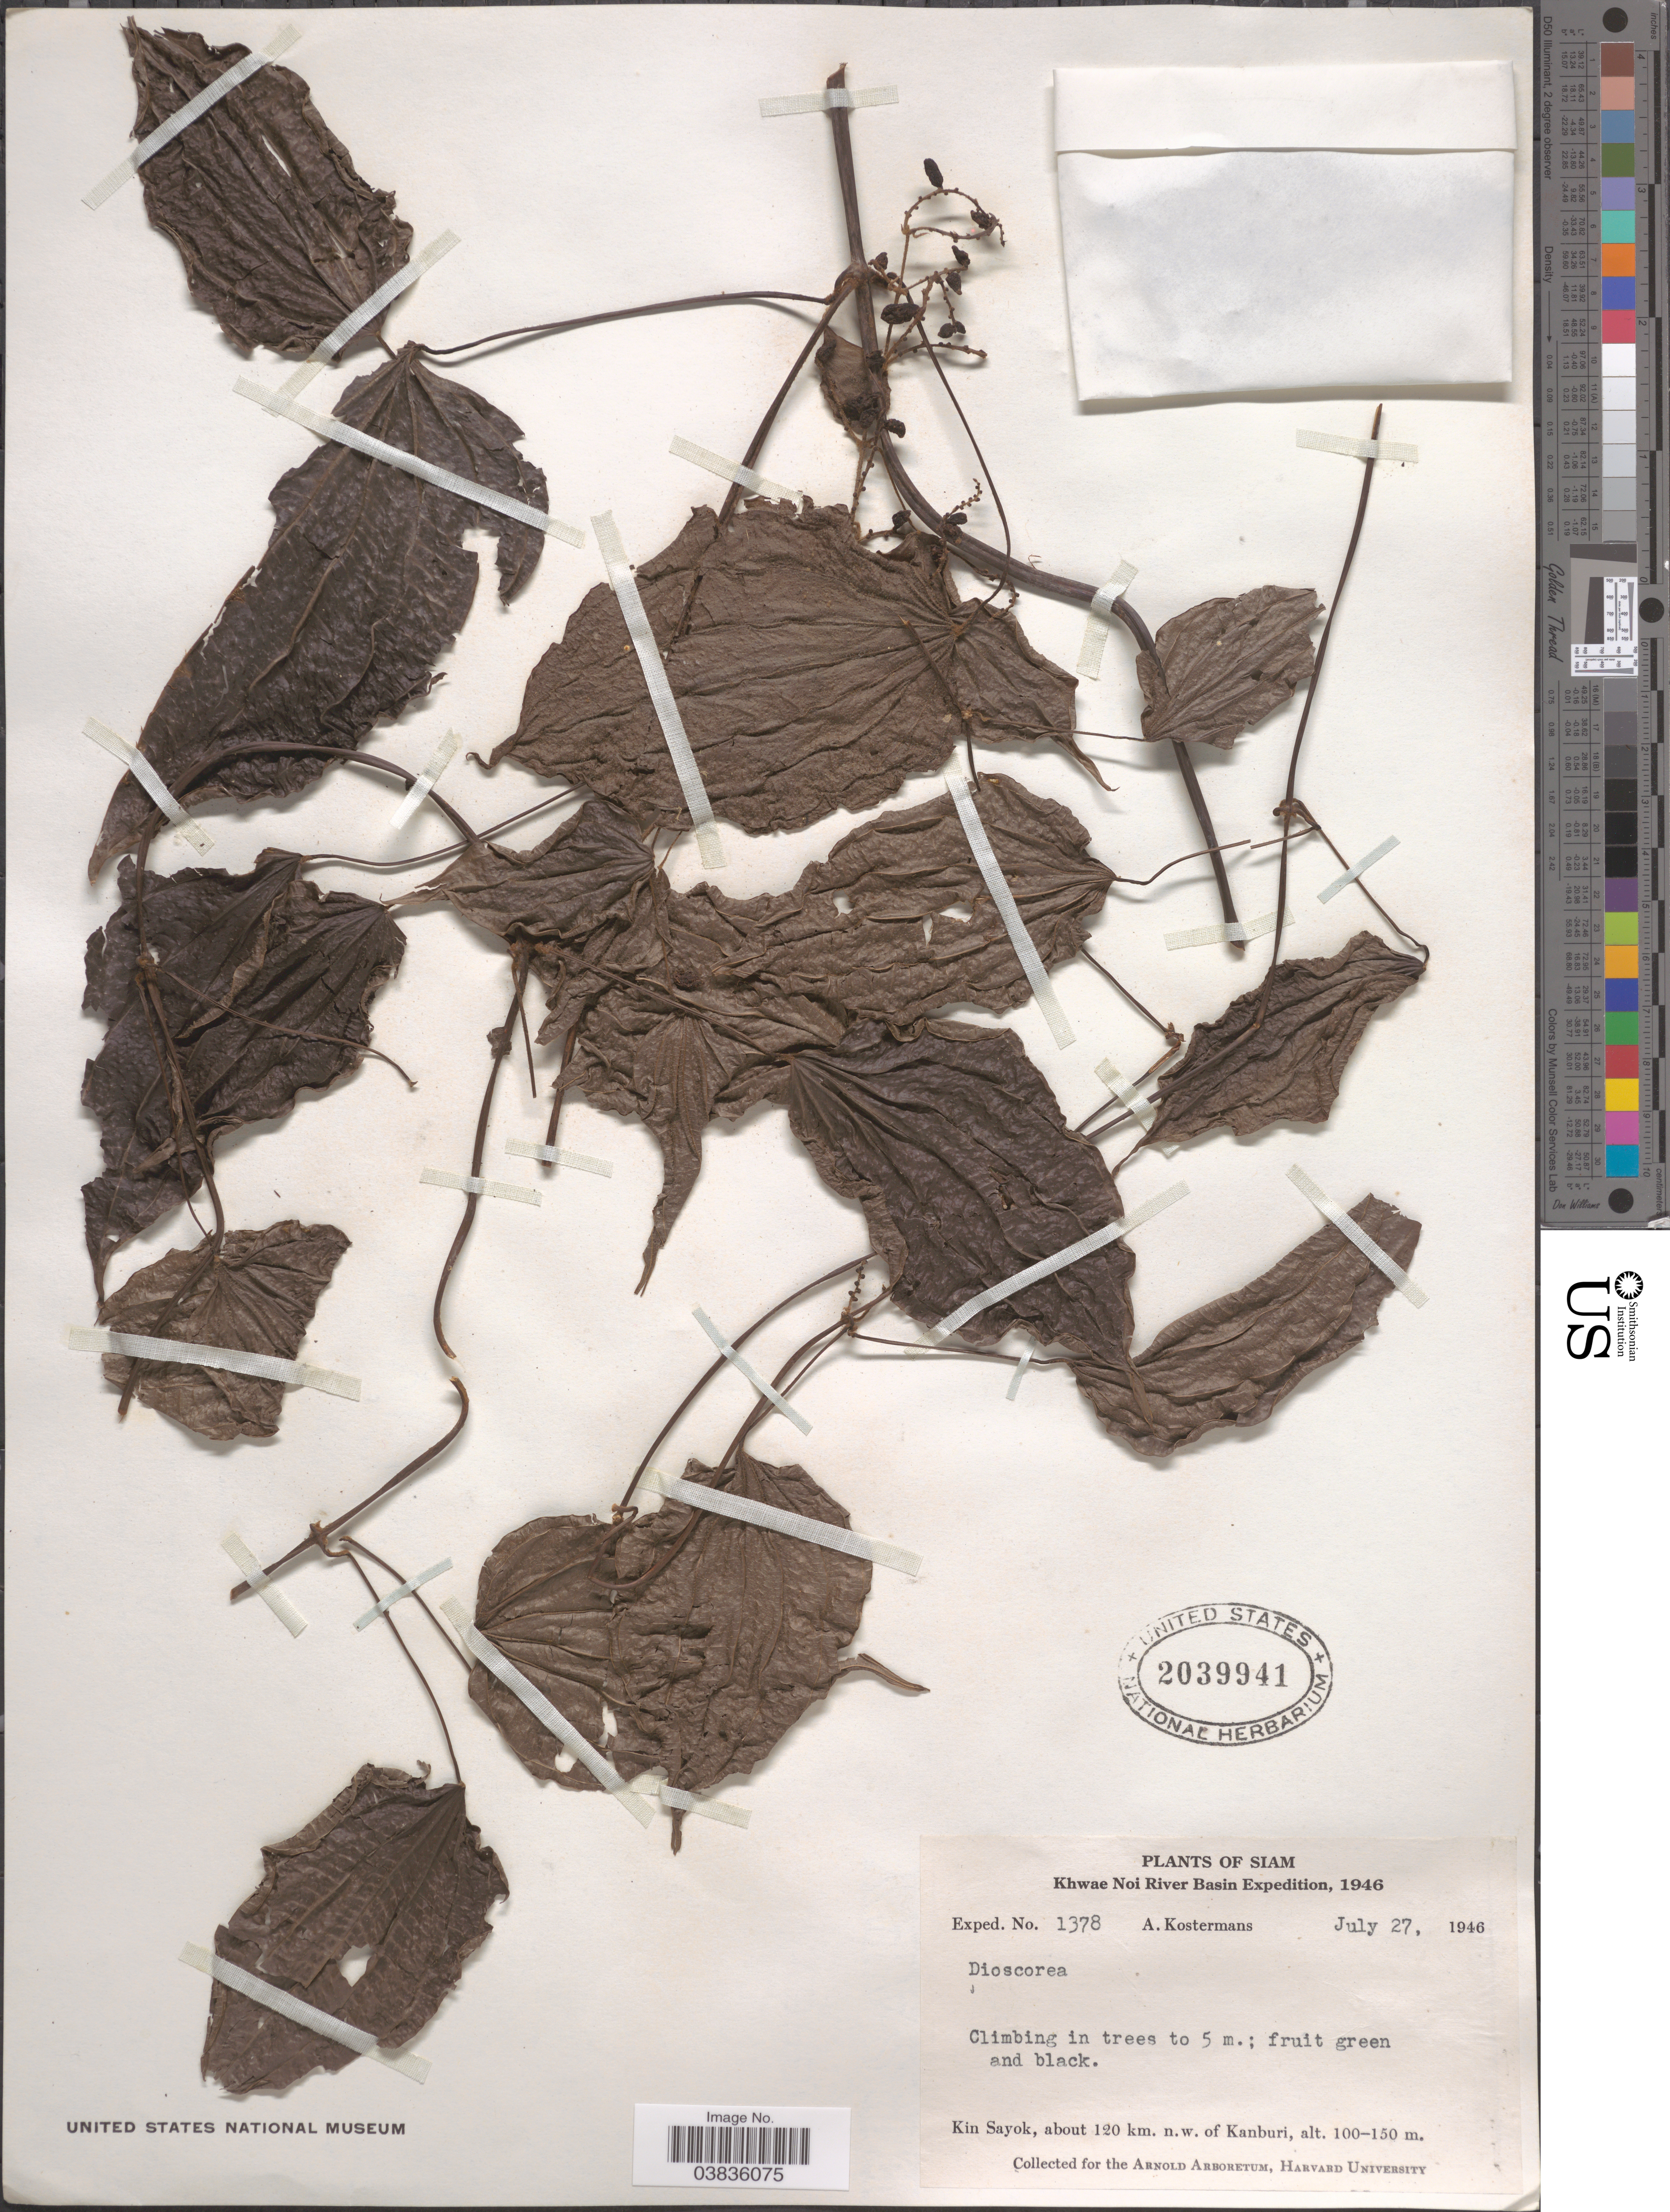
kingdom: Plantae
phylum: Tracheophyta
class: Liliopsida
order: Dioscoreales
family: Dioscoreaceae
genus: Dioscorea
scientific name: Dioscorea sp.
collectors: A. J. G. Kostermans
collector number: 1378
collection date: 1946-07-27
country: Thailand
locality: Siam. Khwae Noi River Basin. Kin Sayok, about 120 km. n.w. of Kanburi.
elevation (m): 100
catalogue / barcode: US 2039941